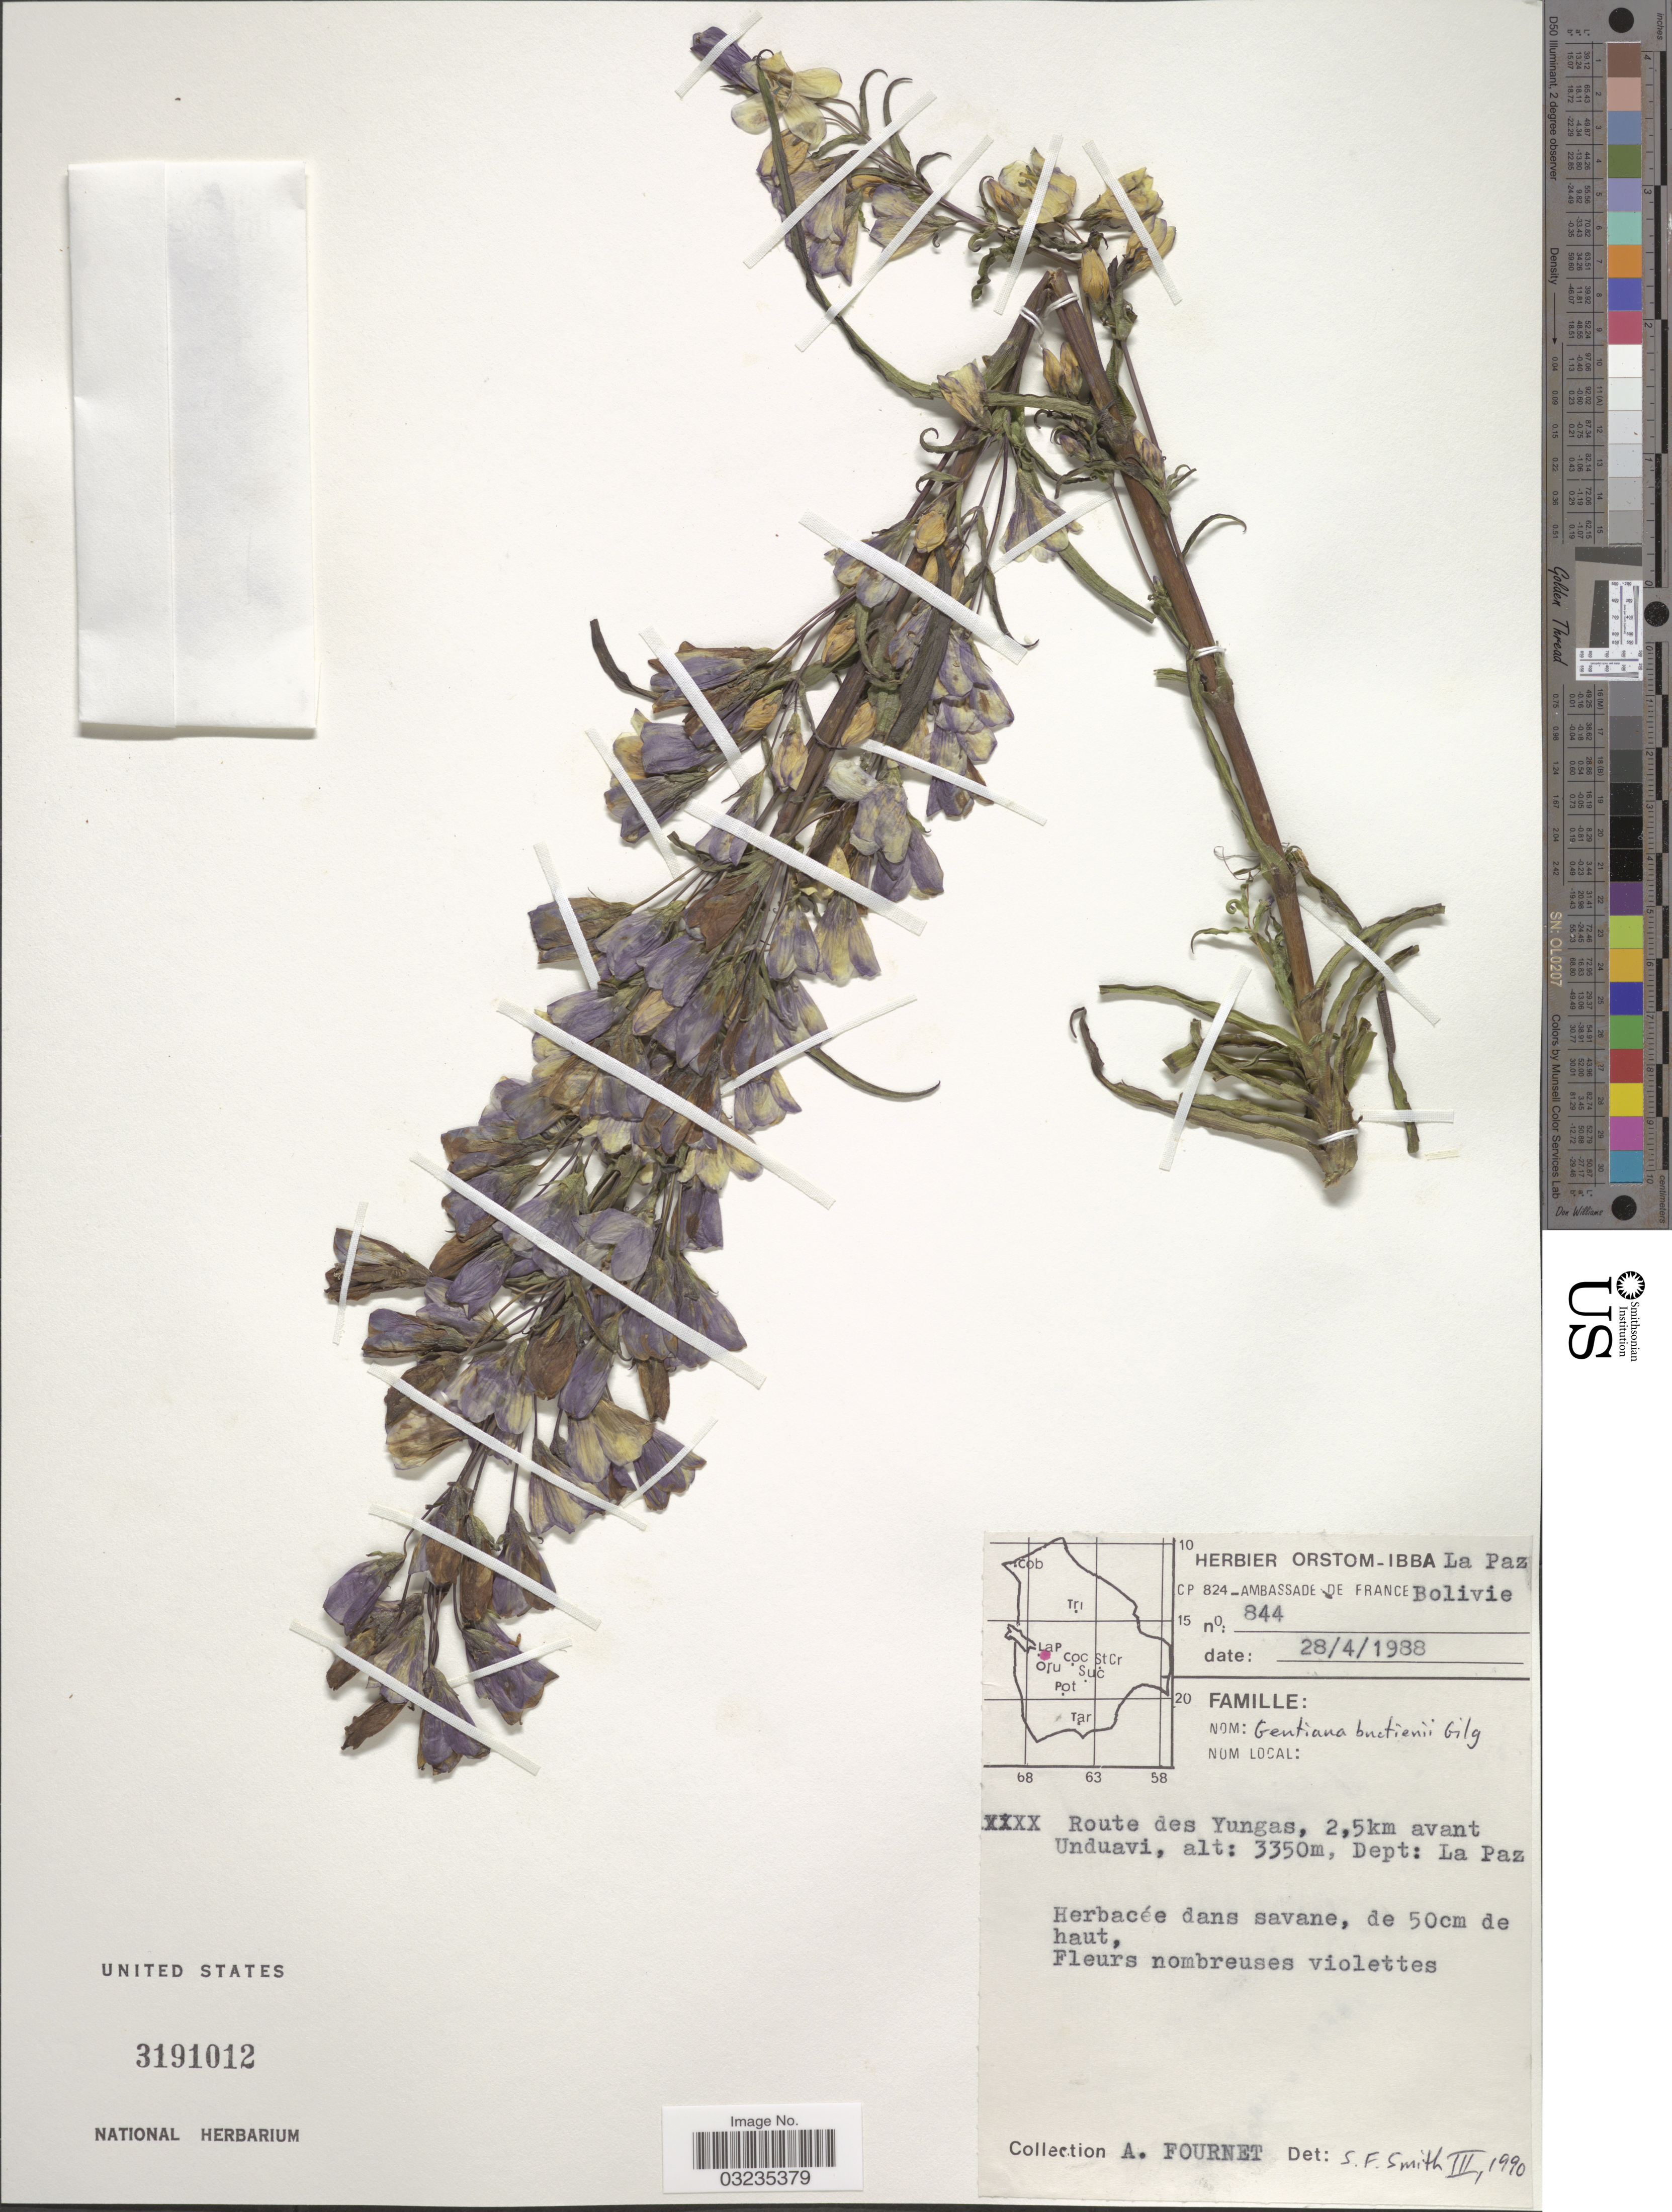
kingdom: Plantae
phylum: Tracheophyta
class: Magnoliopsida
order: Gentianales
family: Gentianaceae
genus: Gentiana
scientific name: Gentiana buchtienii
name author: Gilg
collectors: A. Fournet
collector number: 844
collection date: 1988-04-28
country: Bolivia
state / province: La Paz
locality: Route des Yungas, 2,5km avant Unduavi. Dept: La Paz.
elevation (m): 3350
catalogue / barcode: US 3191012